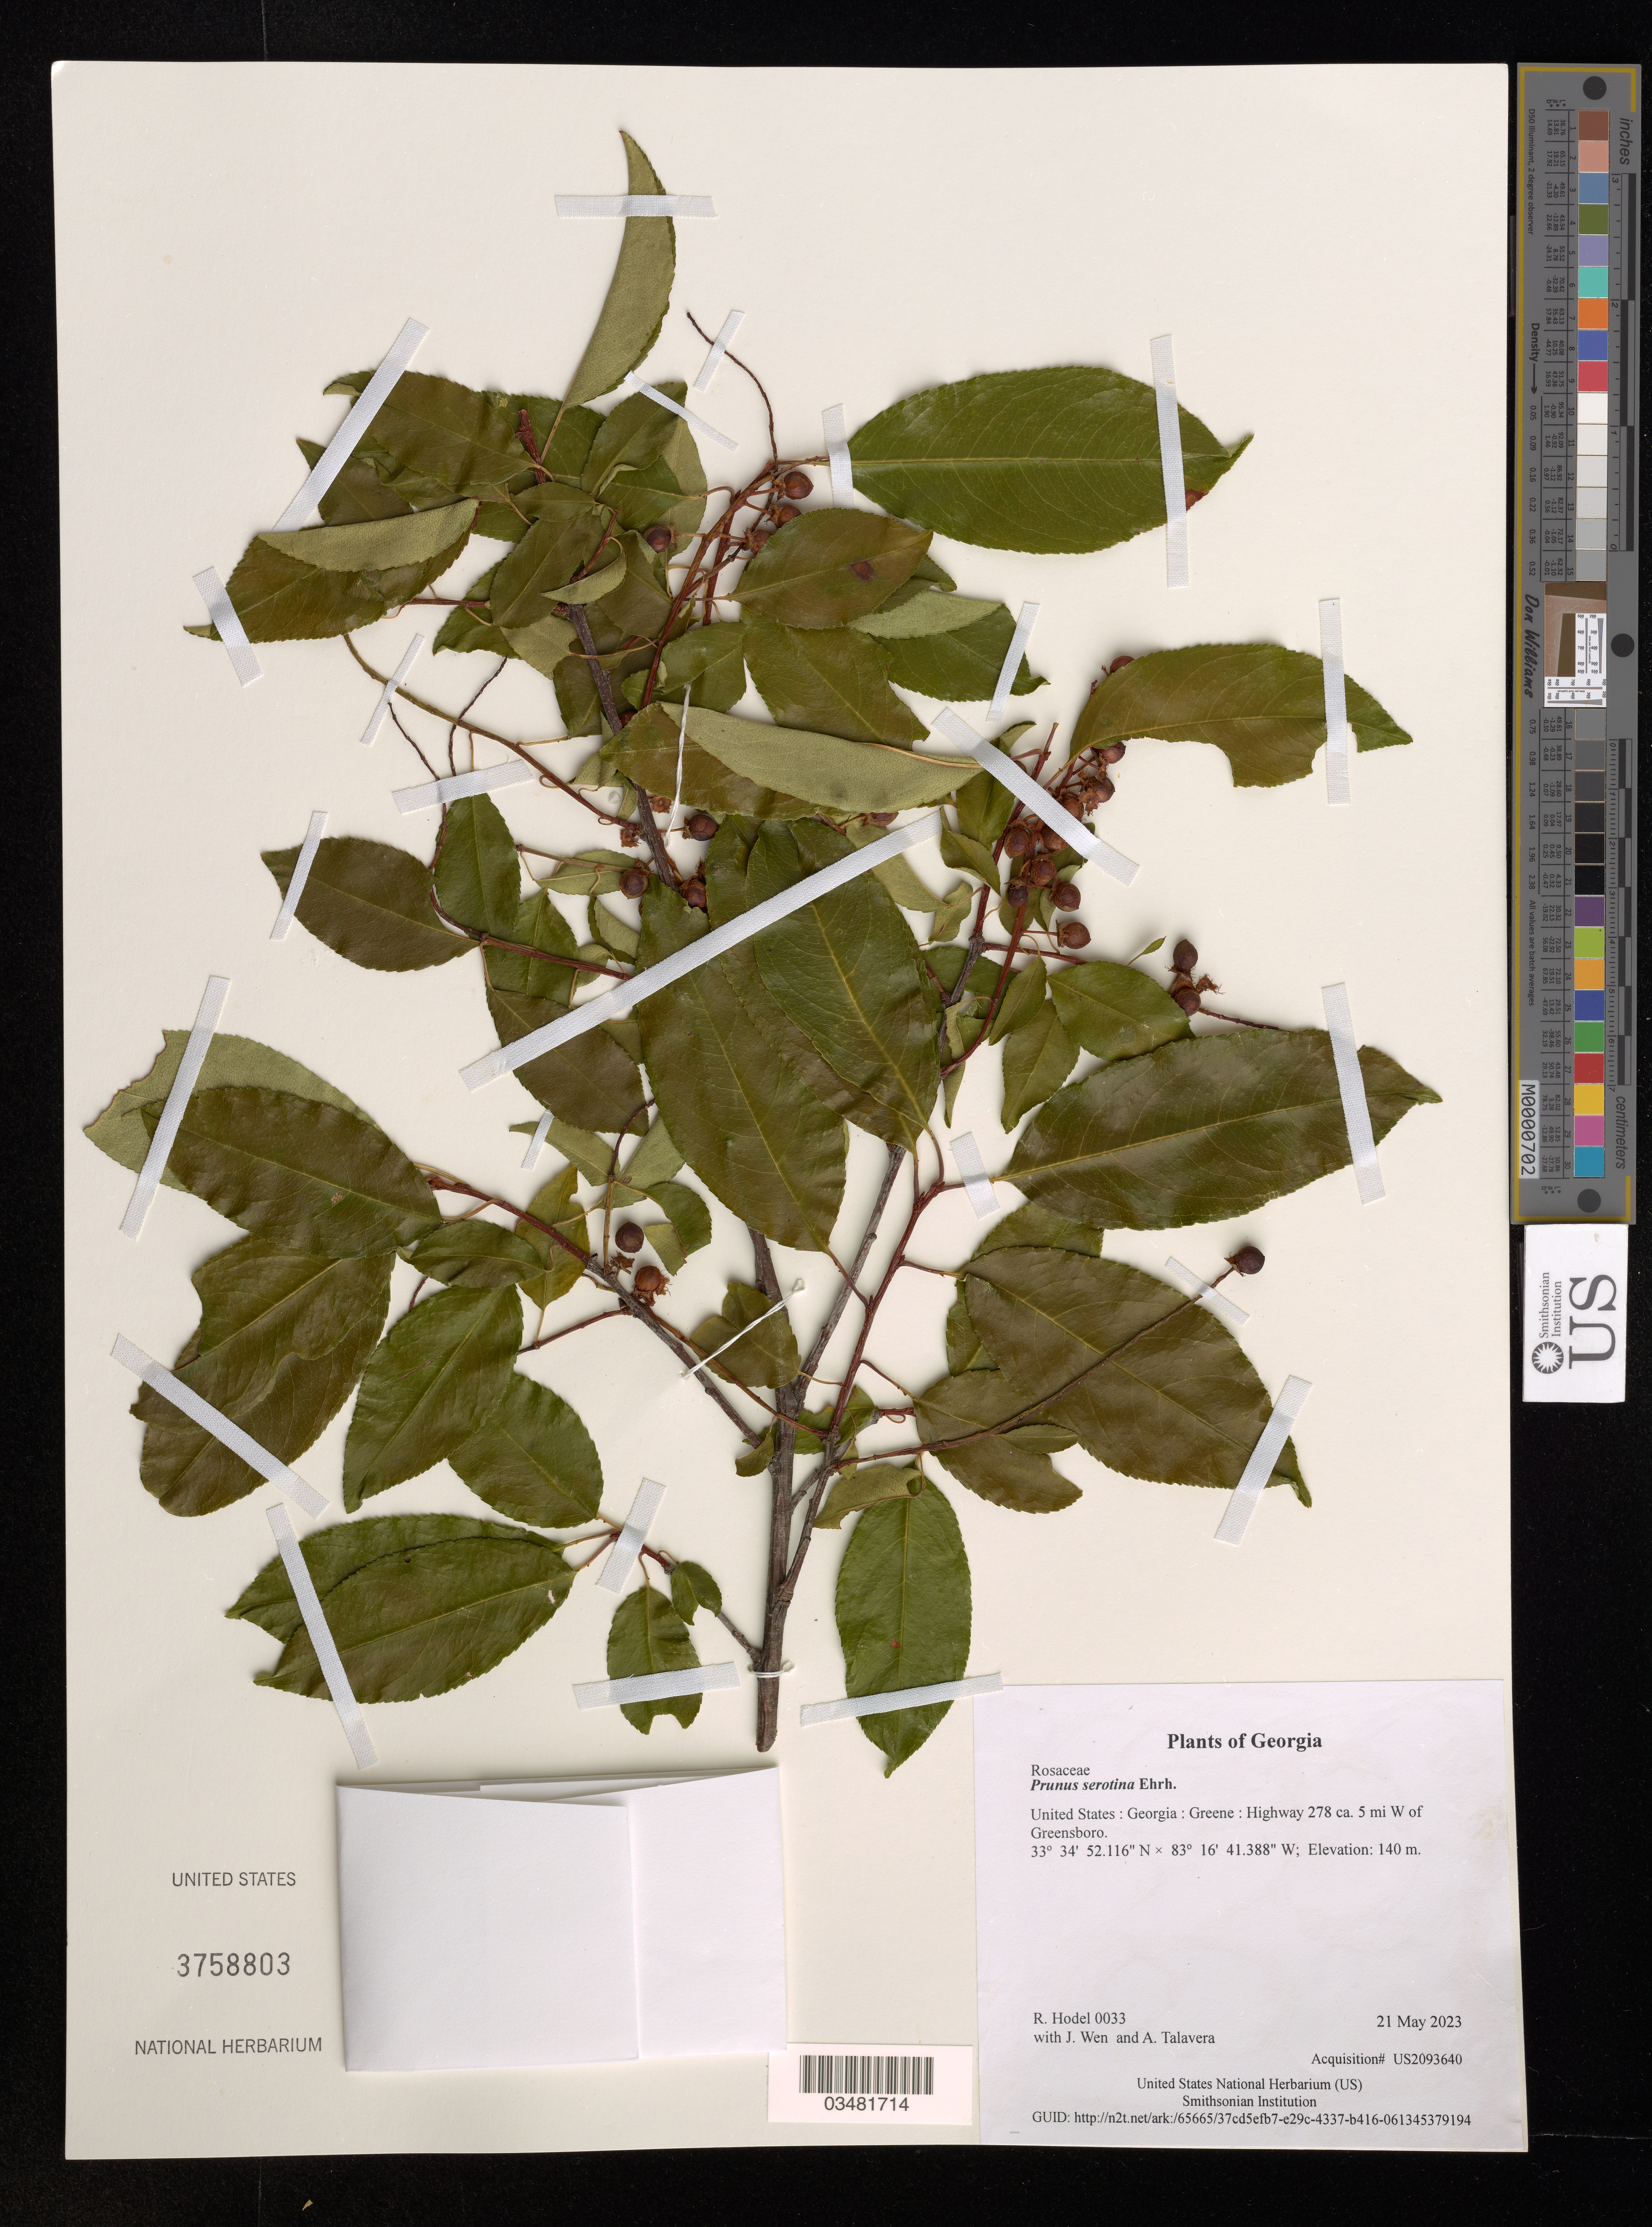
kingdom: Plantae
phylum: Tracheophyta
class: Magnoliopsida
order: Rosales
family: Rosaceae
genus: Prunus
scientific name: Prunus serotina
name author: Ehrh.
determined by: Hodel, Richard G. J.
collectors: R. Hodel, J. Wen & A. Talavera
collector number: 0033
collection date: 2023-05-21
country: United States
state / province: Georgia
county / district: Greene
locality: Highway 278 ca. 5 mi W of Greensboro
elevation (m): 140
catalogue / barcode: US 3758803